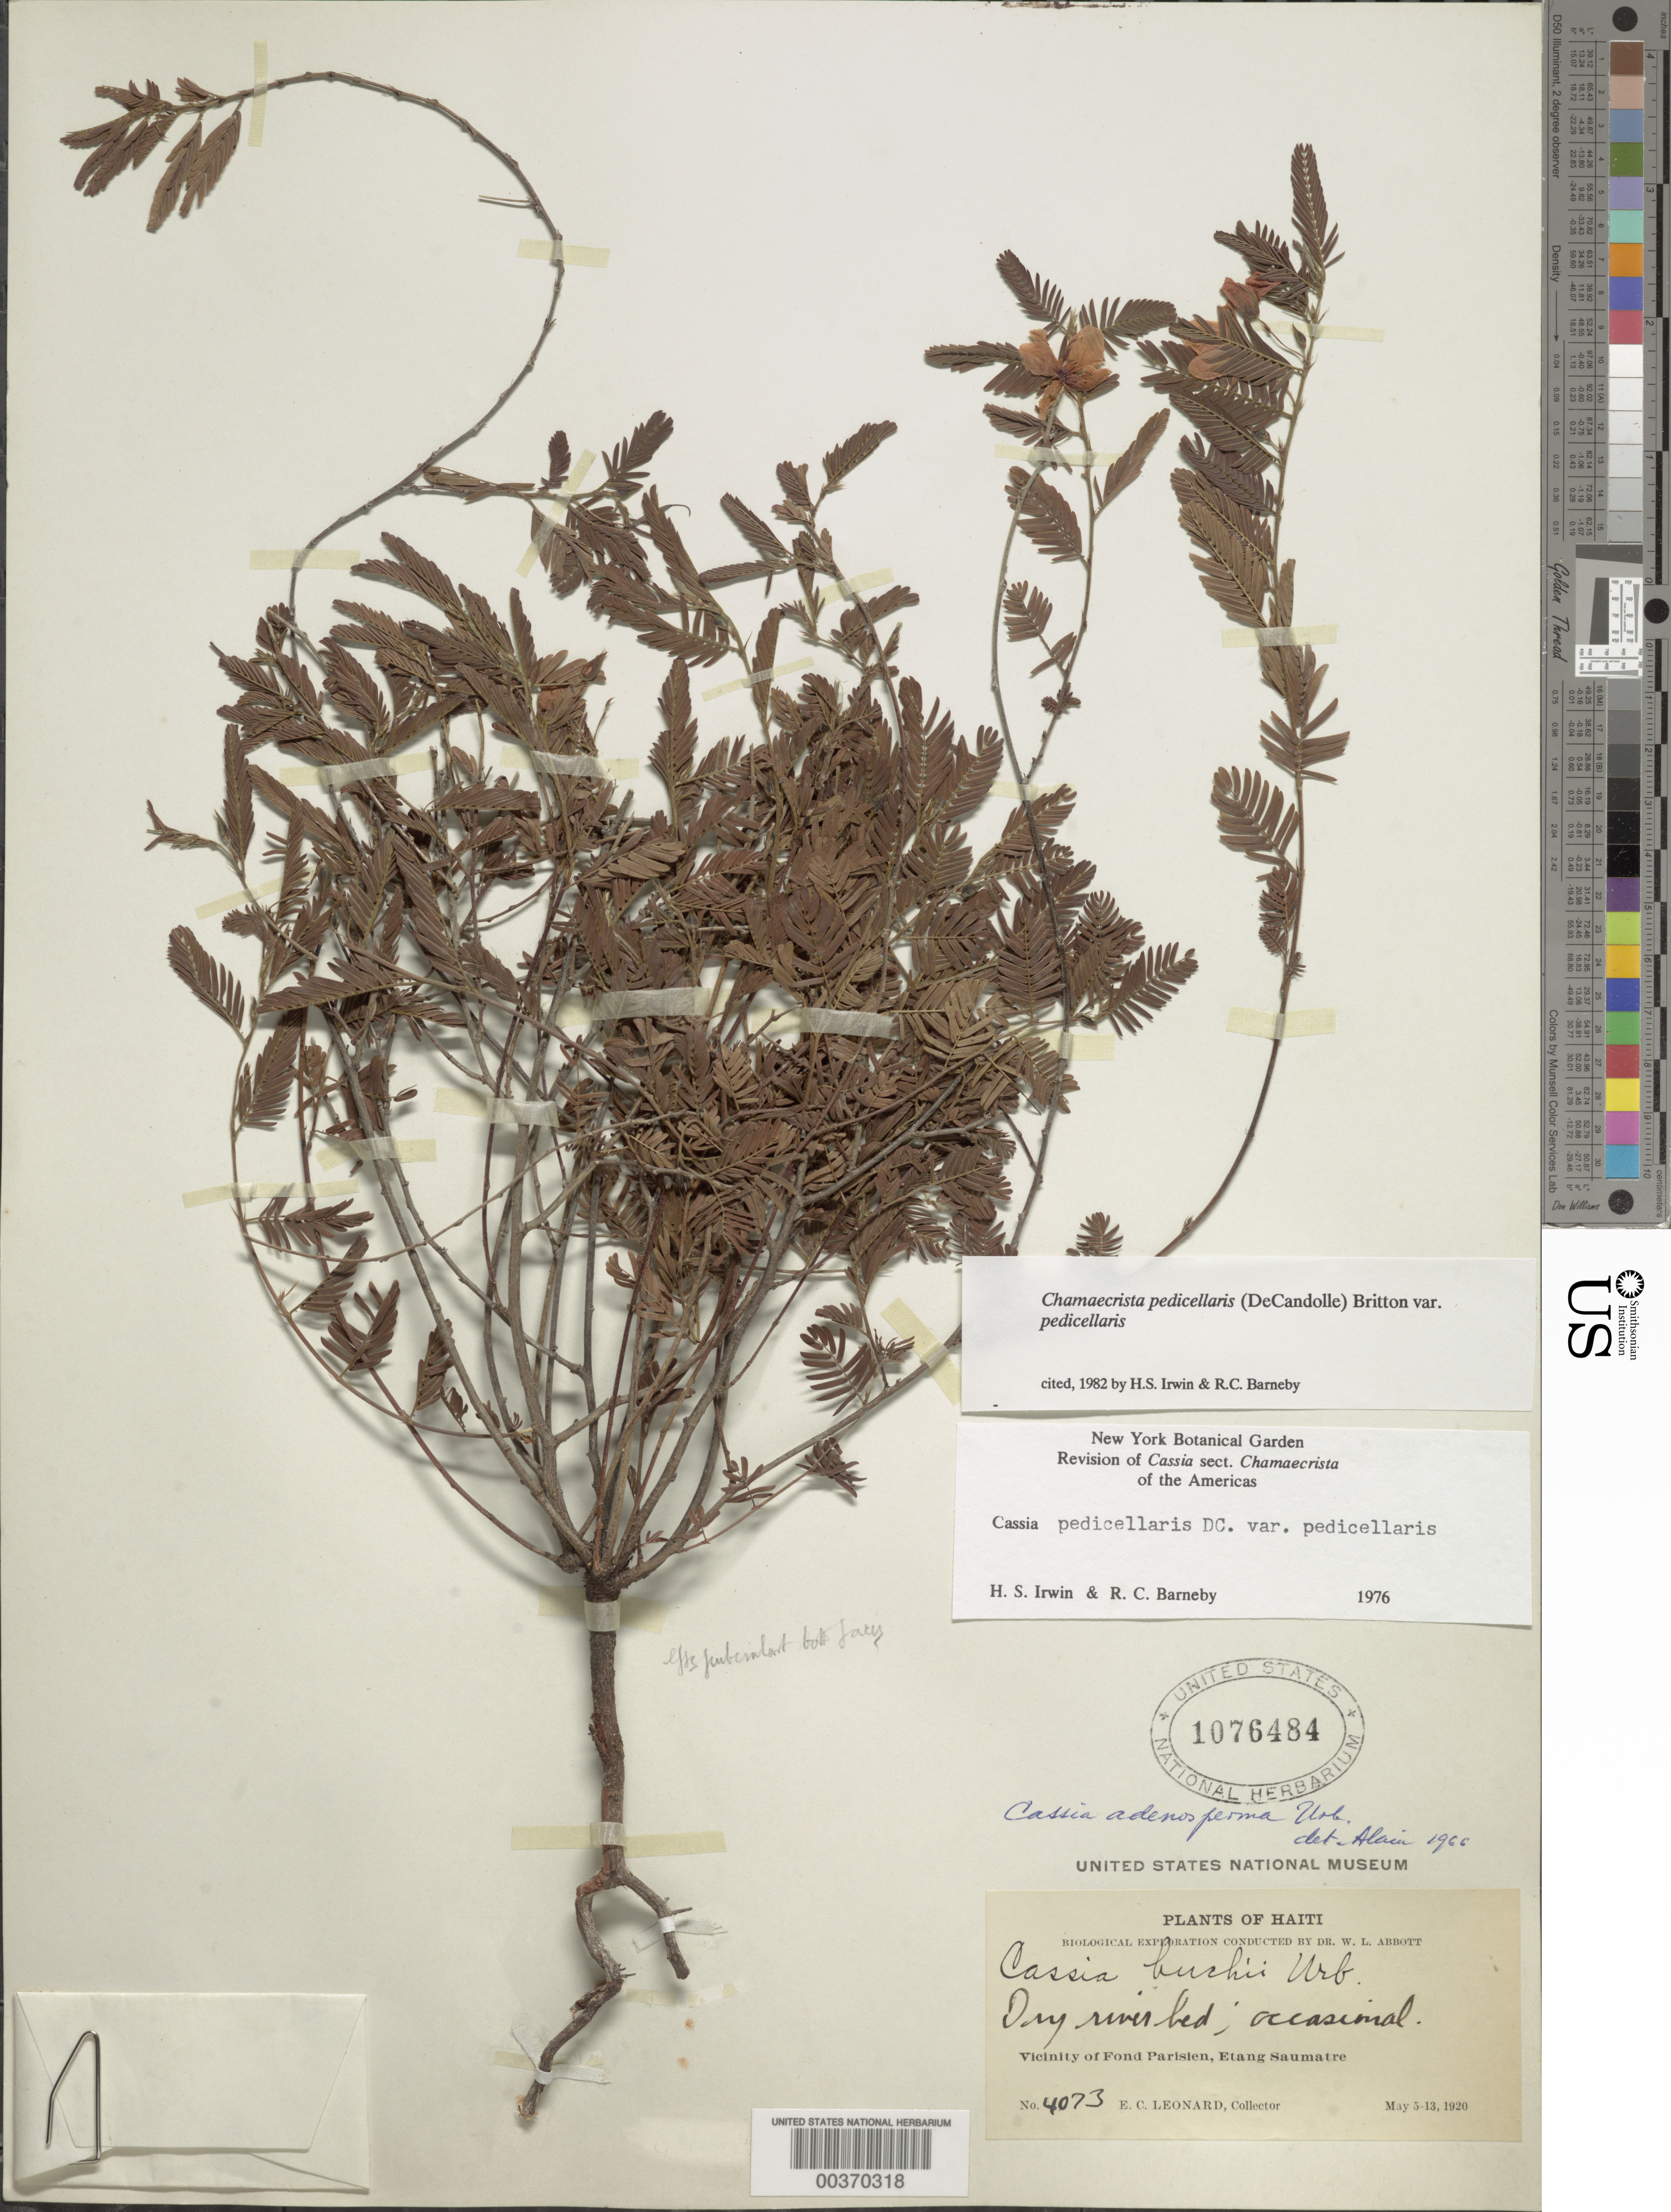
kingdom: Plantae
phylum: Tracheophyta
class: Magnoliopsida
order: Fabales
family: Fabaceae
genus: Chamaecrista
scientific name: Chamaecrista pedicellaris var. pedicellaris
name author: Britton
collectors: E. C. Leonard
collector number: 4073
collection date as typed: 05 May 1920 to 13 May 1920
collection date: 1920-05-05/1920-05-13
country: Haiti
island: Hispaniola Island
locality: Vicinity of fond parisien, etang saumatre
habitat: Dry river bed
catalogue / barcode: US 1076484